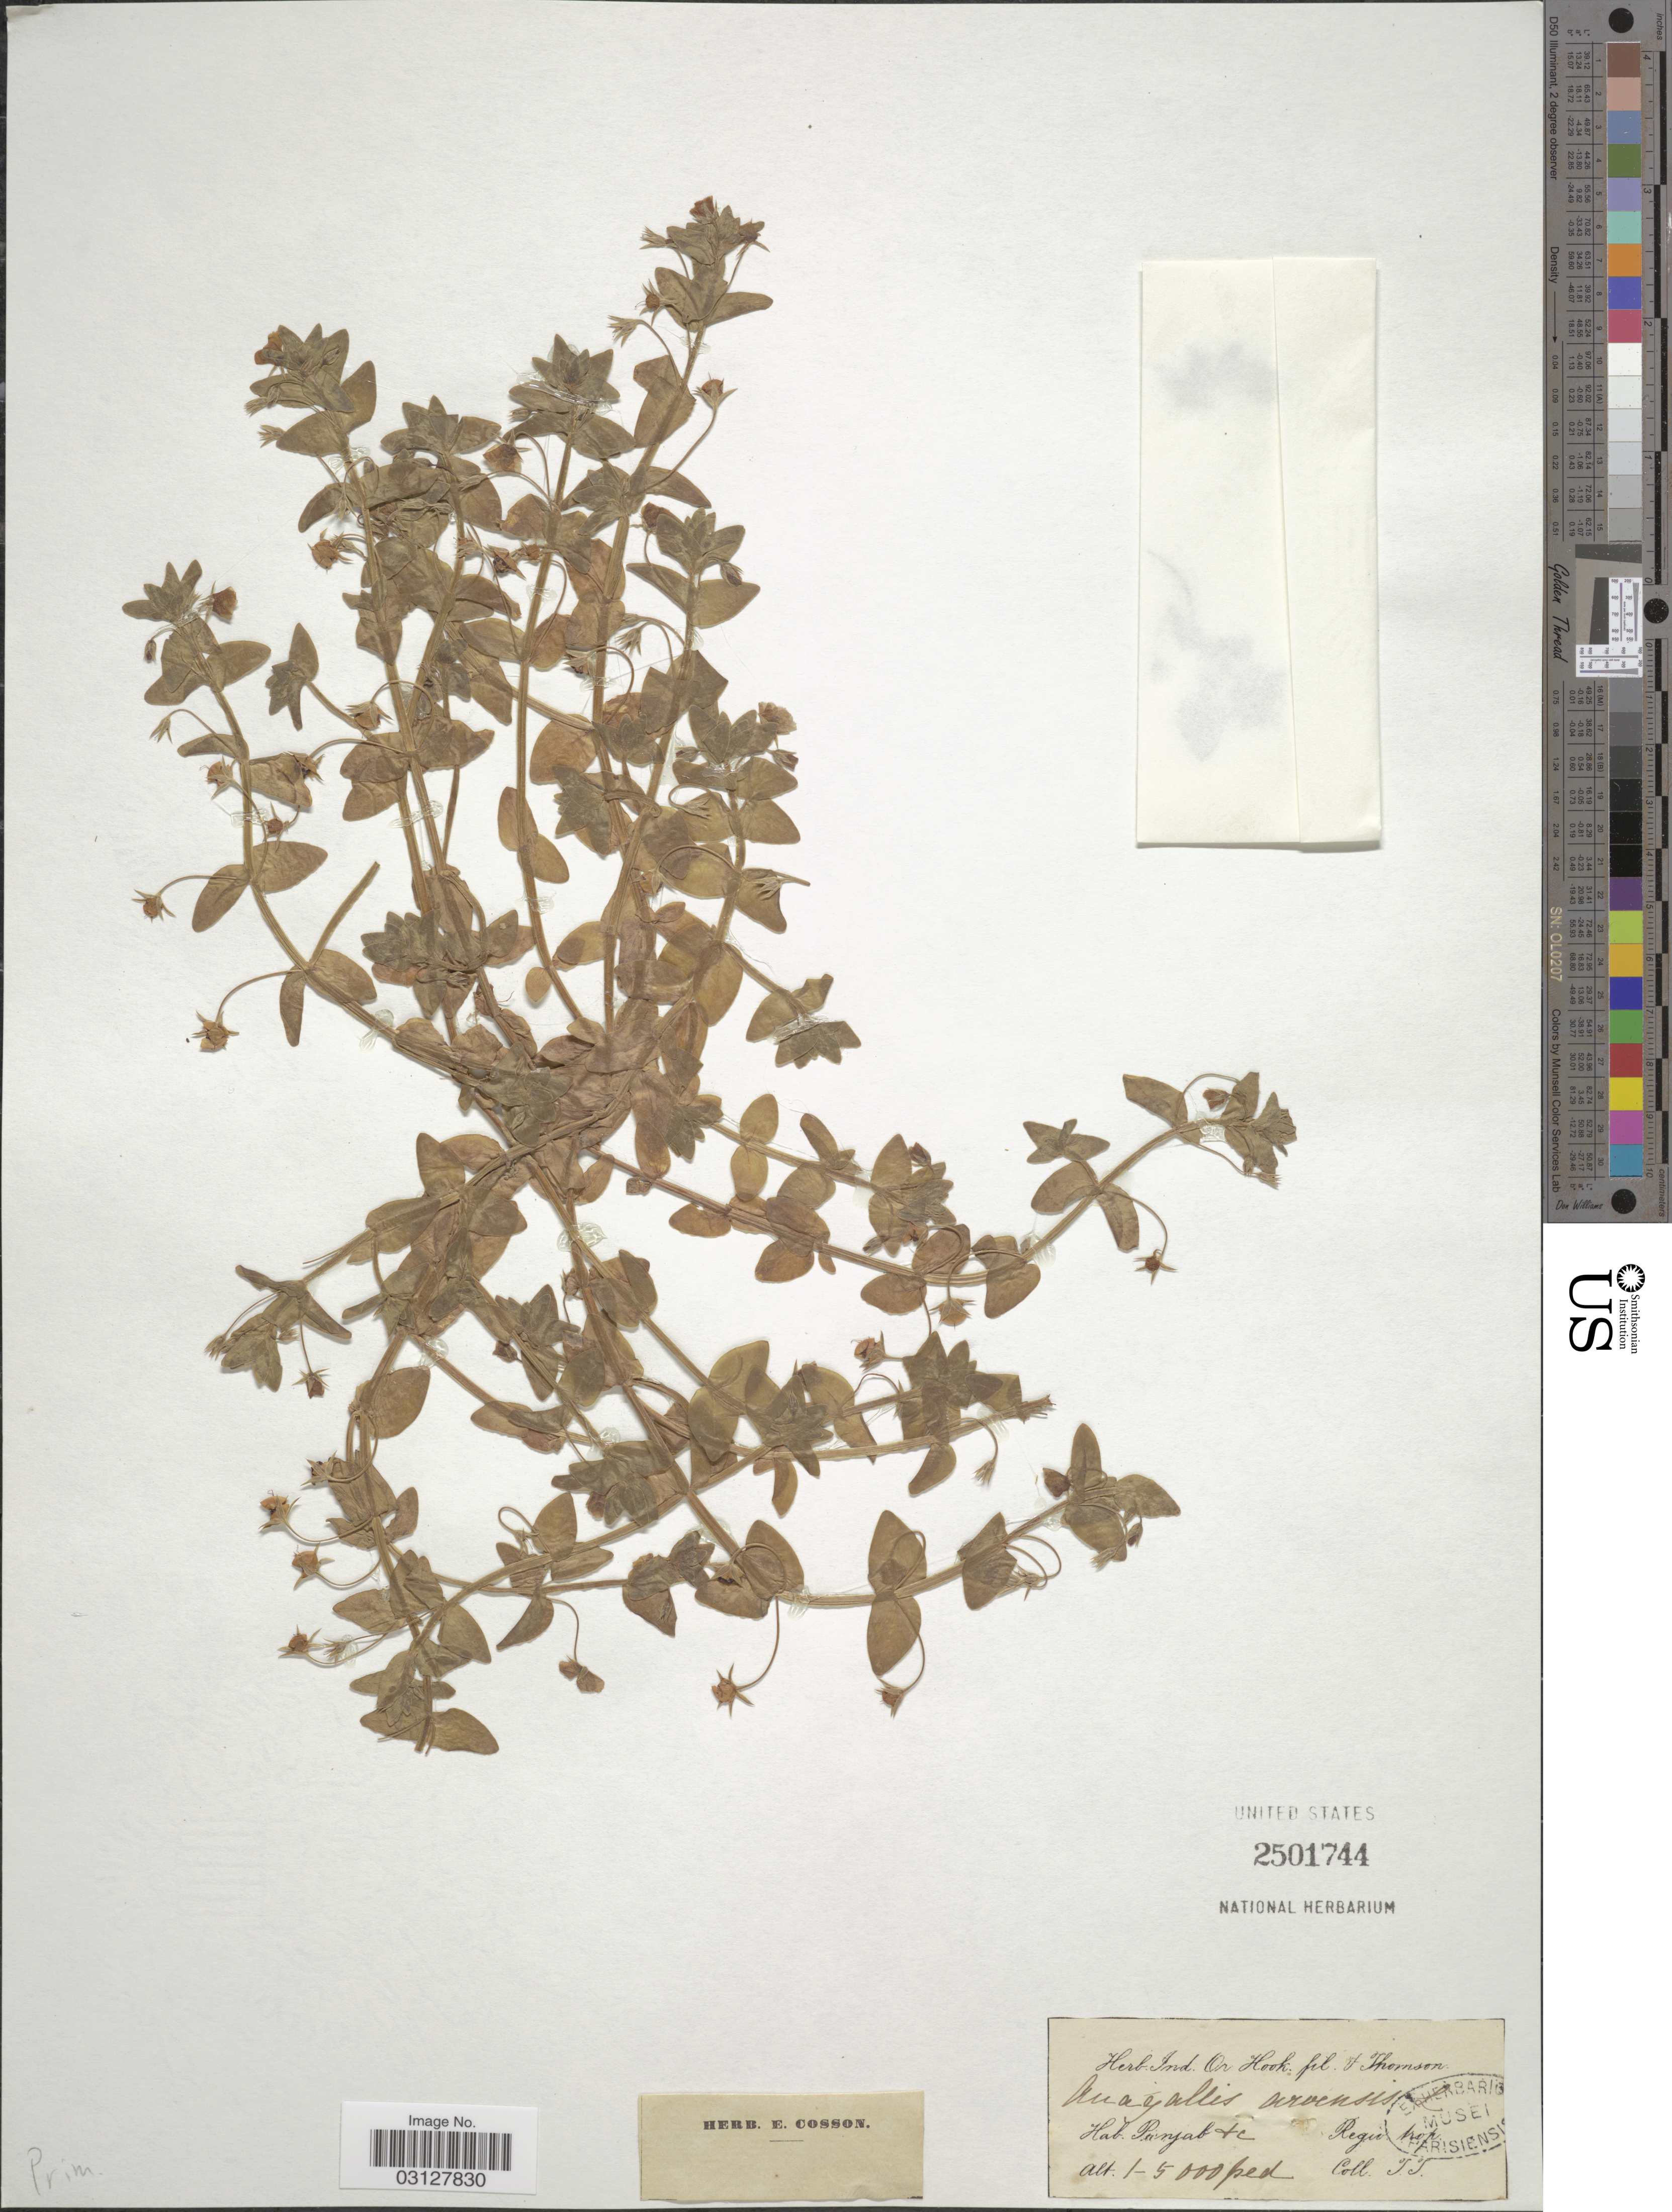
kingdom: Plantae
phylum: Tracheophyta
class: Magnoliopsida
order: Ericales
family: Primulaceae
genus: Anagallis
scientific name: Anagallis arvensis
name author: L.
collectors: T. Thomson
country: India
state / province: Punjab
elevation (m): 305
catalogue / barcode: US 2501744